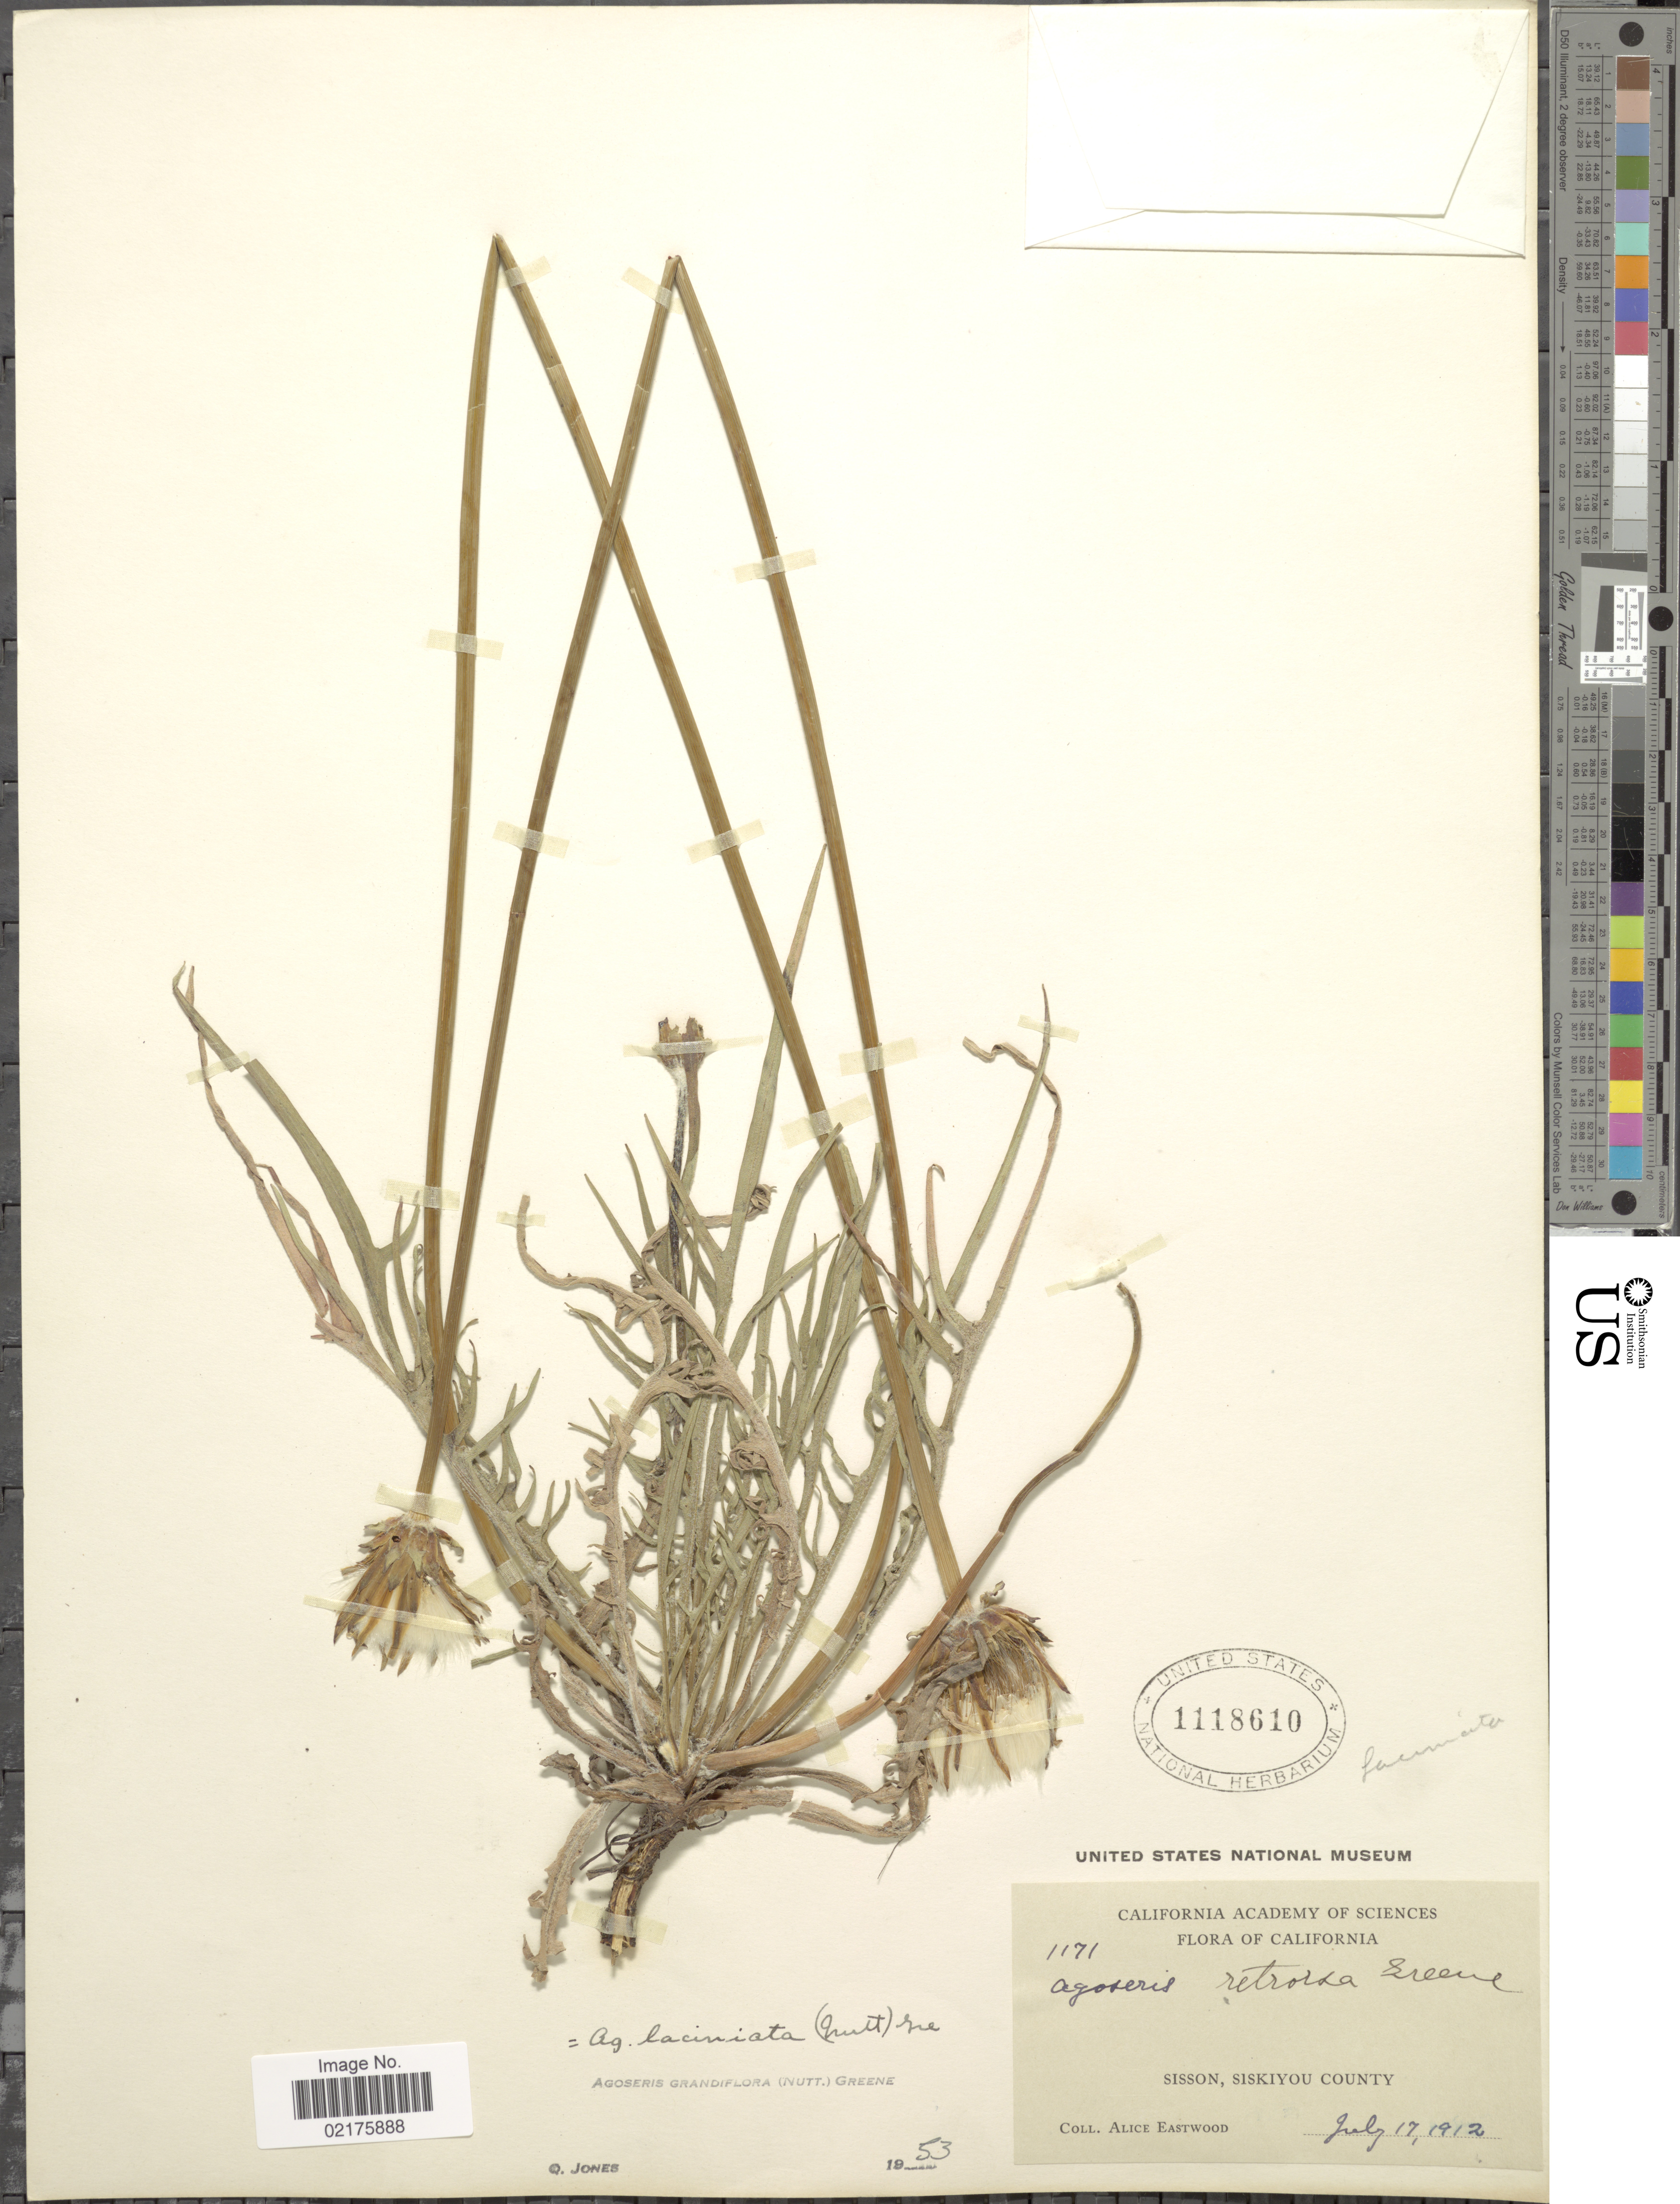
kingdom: Plantae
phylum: Tracheophyta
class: Magnoliopsida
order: Asterales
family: Asteraceae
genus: Agoseris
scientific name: Agoseris grandiflora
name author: (Nutt.) Greene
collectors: A. Eastwood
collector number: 1171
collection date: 1912-07-17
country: United States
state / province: California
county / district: Siskiyou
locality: Sisson, Siskiyou County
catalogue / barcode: US 1118610